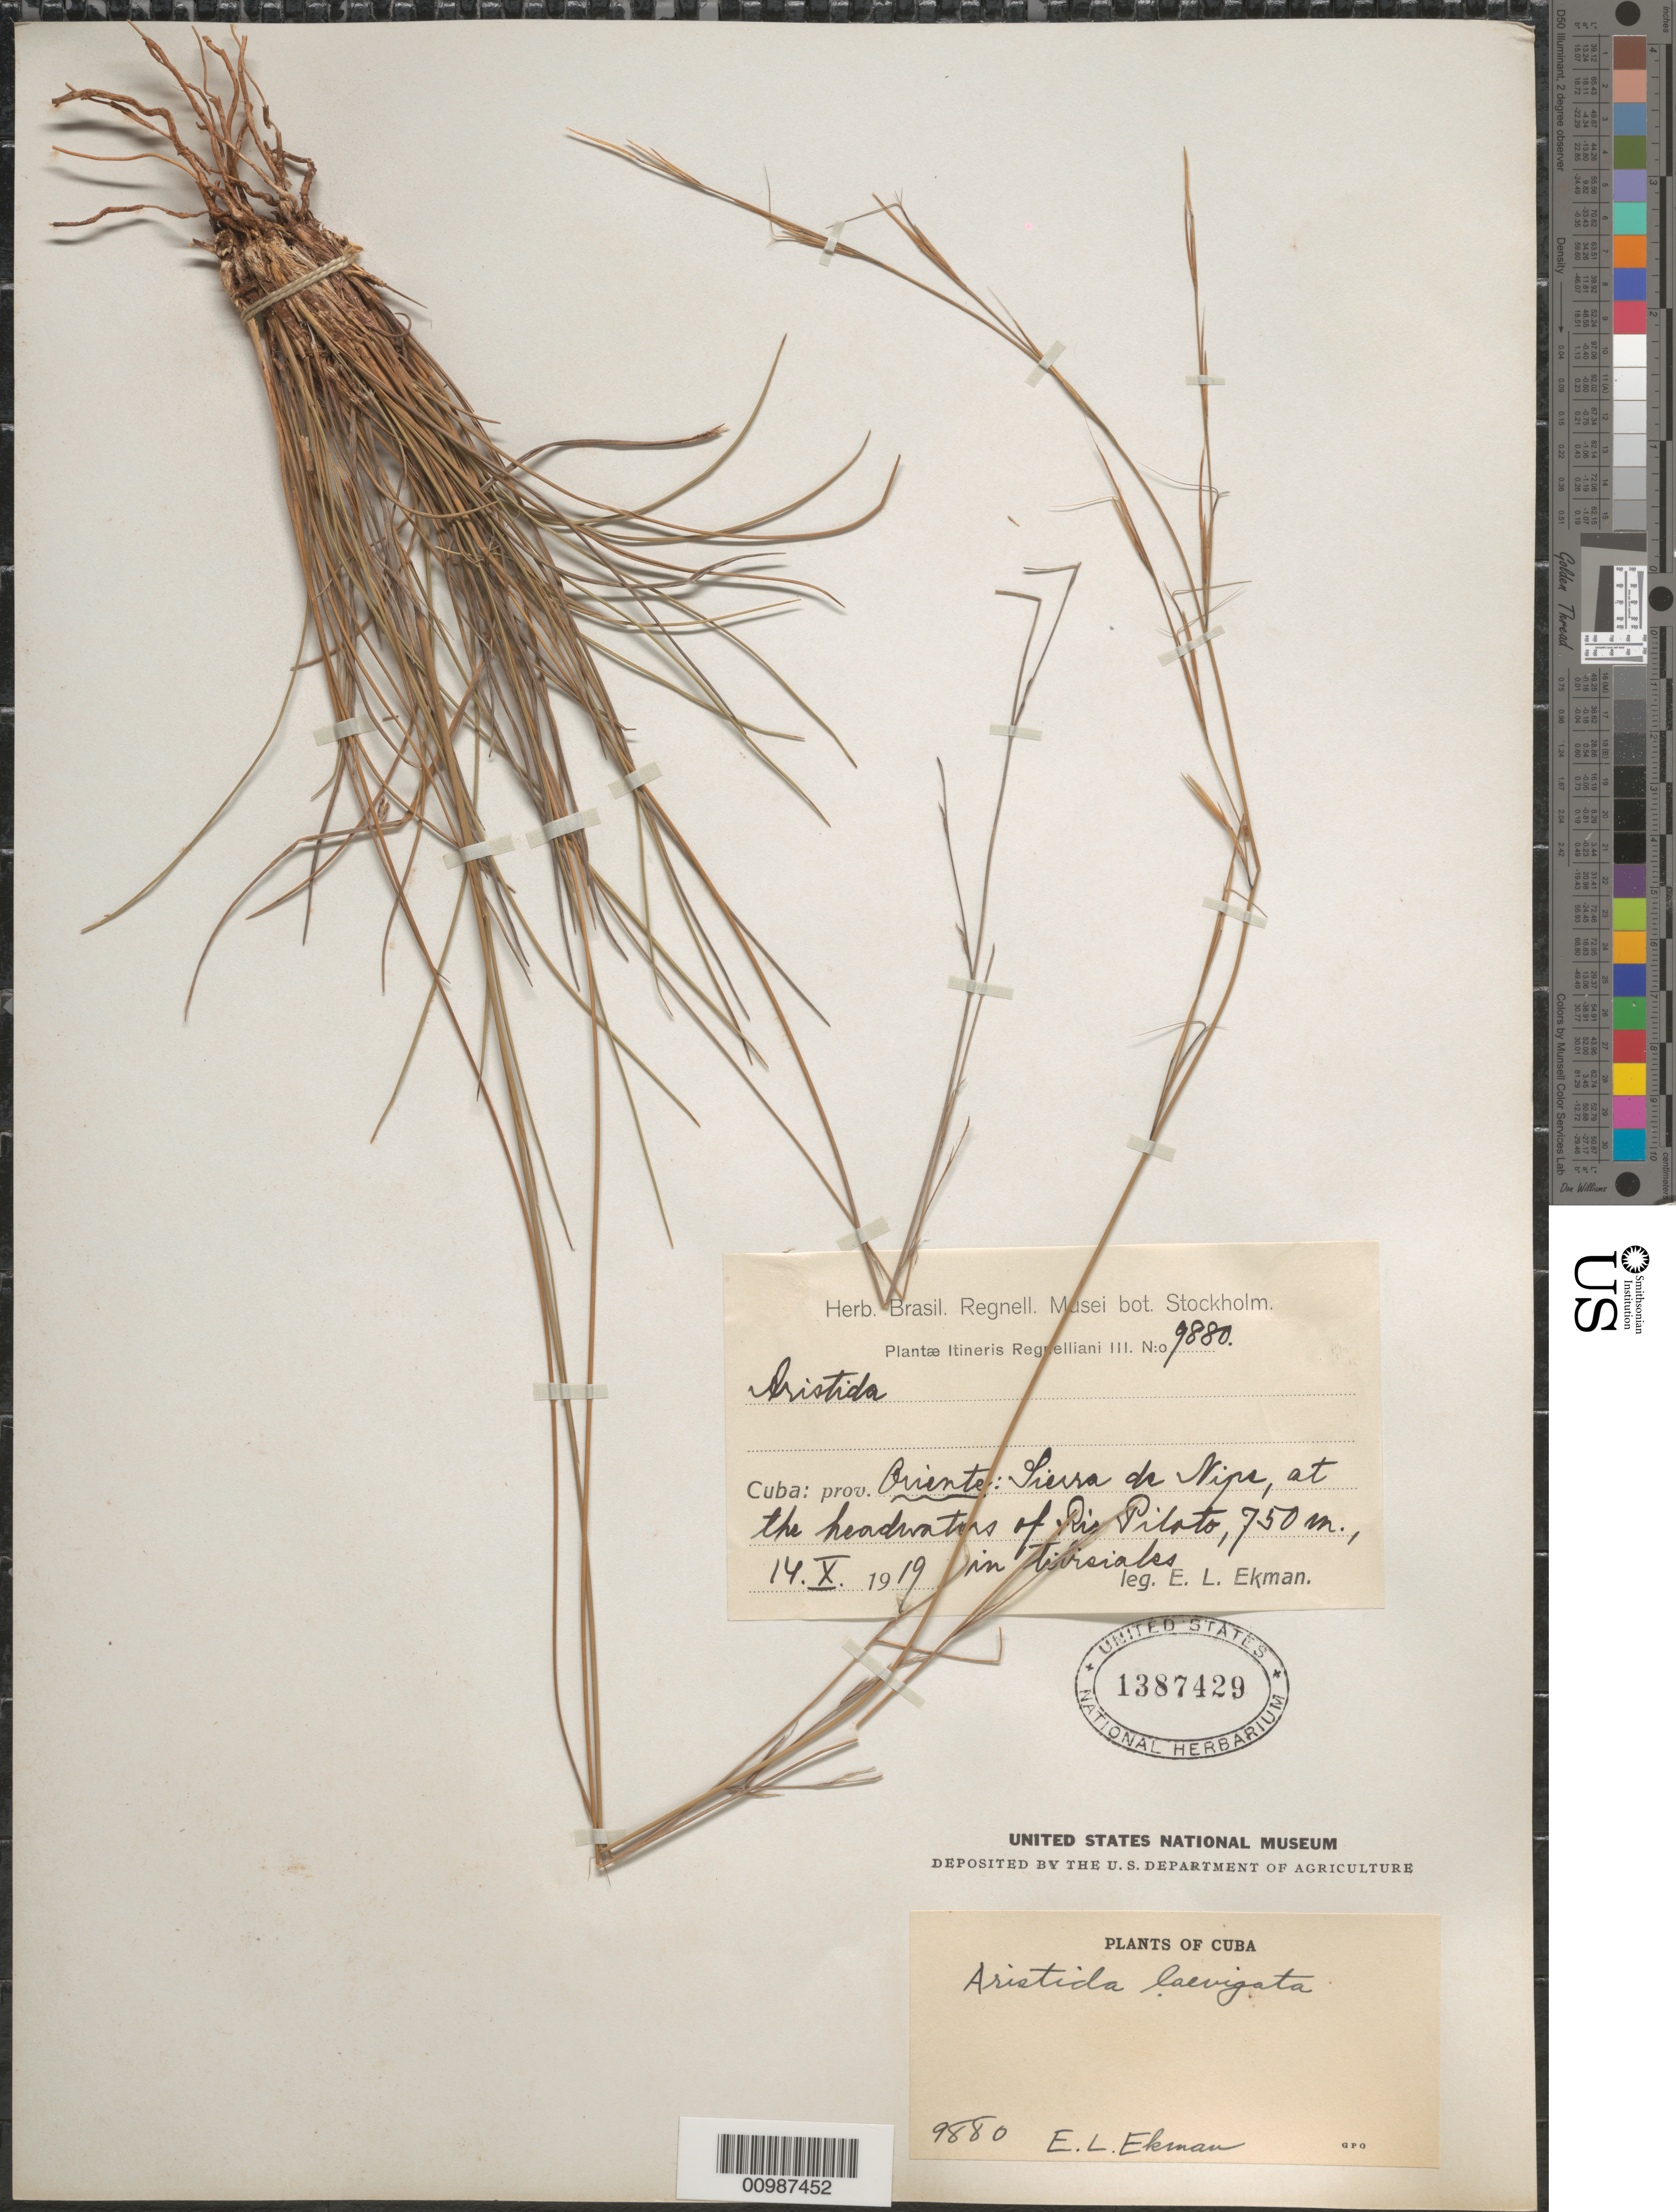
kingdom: Plantae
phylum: Tracheophyta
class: Liliopsida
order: Poales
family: Poaceae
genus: Aristida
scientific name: Aristida laevigata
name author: Hitchc. & Ekman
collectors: E. L. Ekman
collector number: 9880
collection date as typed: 14 Oct 1919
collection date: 1919-10-14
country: Cuba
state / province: Holguín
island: Cuba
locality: Sierra de Nipe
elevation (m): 750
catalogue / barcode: US 1387429